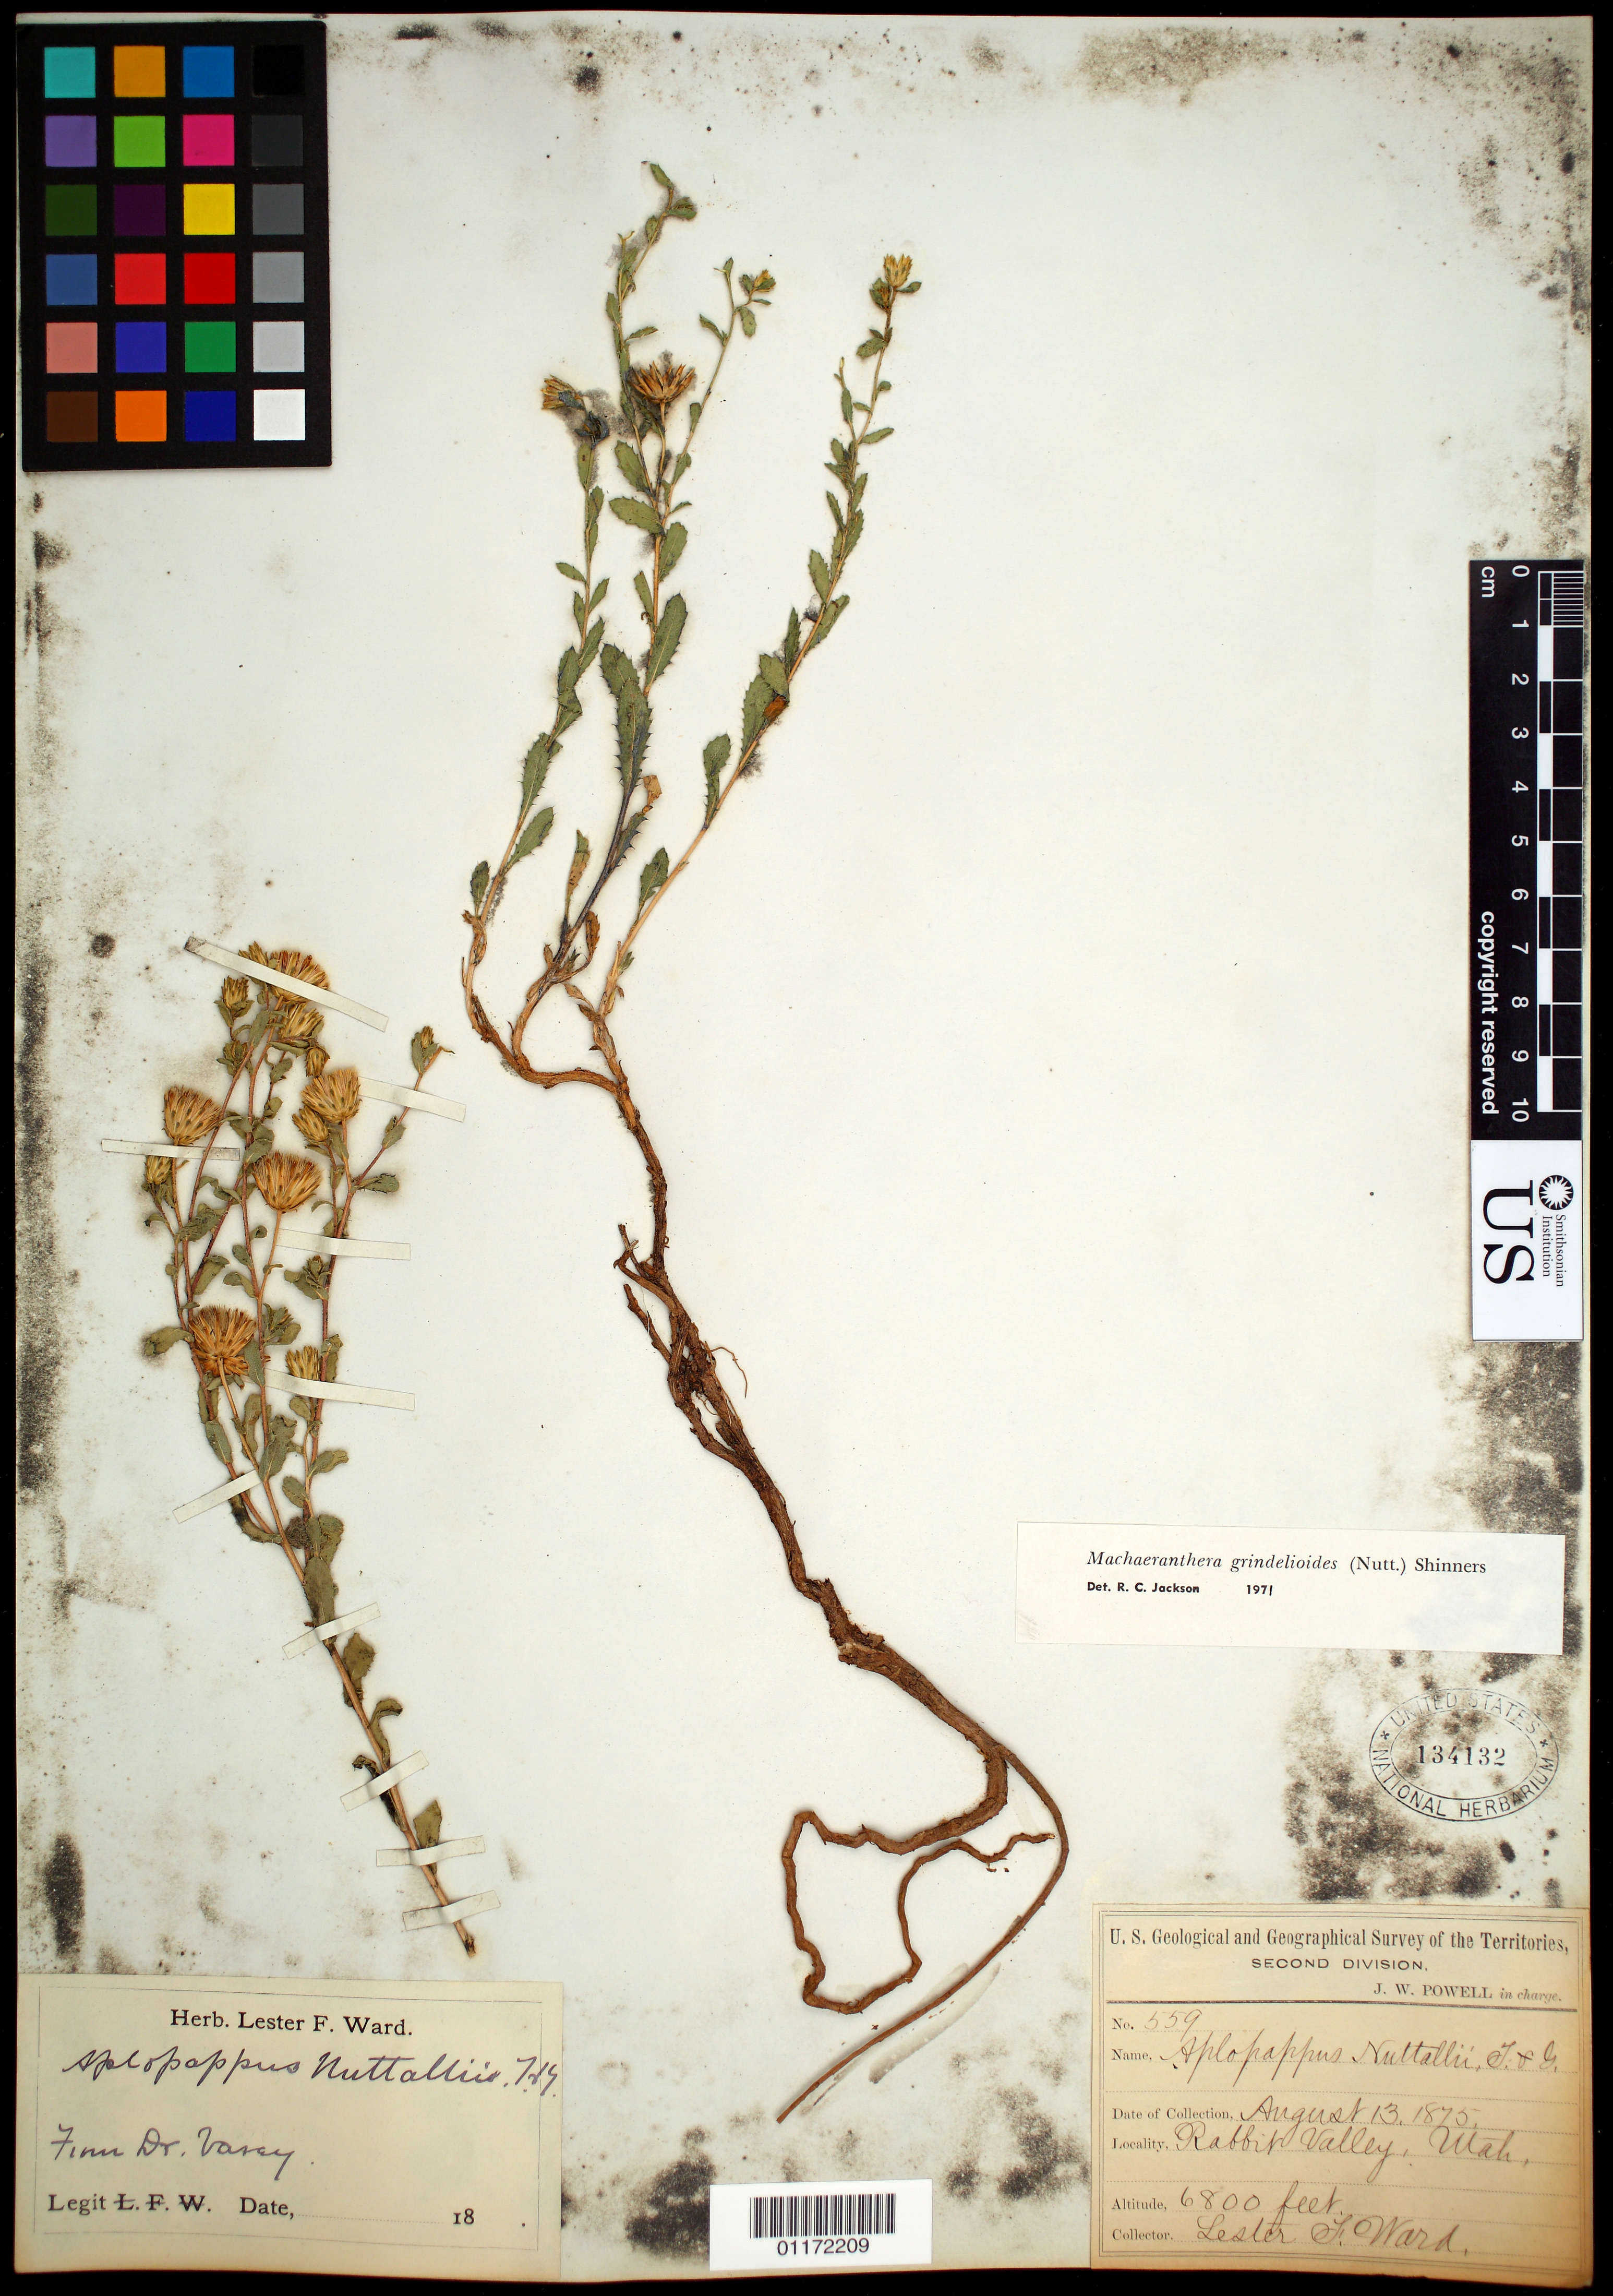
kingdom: Plantae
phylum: Tracheophyta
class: Magnoliopsida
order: Asterales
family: Asteraceae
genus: Machaeranthera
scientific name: Machaeranthera grindelioides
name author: (Nutt.) Shinners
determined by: Jackson, R. C.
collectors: L. F. Ward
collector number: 559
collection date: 1875-08-13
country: United States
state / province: Utah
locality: Rabbit Valley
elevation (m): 2073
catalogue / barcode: US 134132